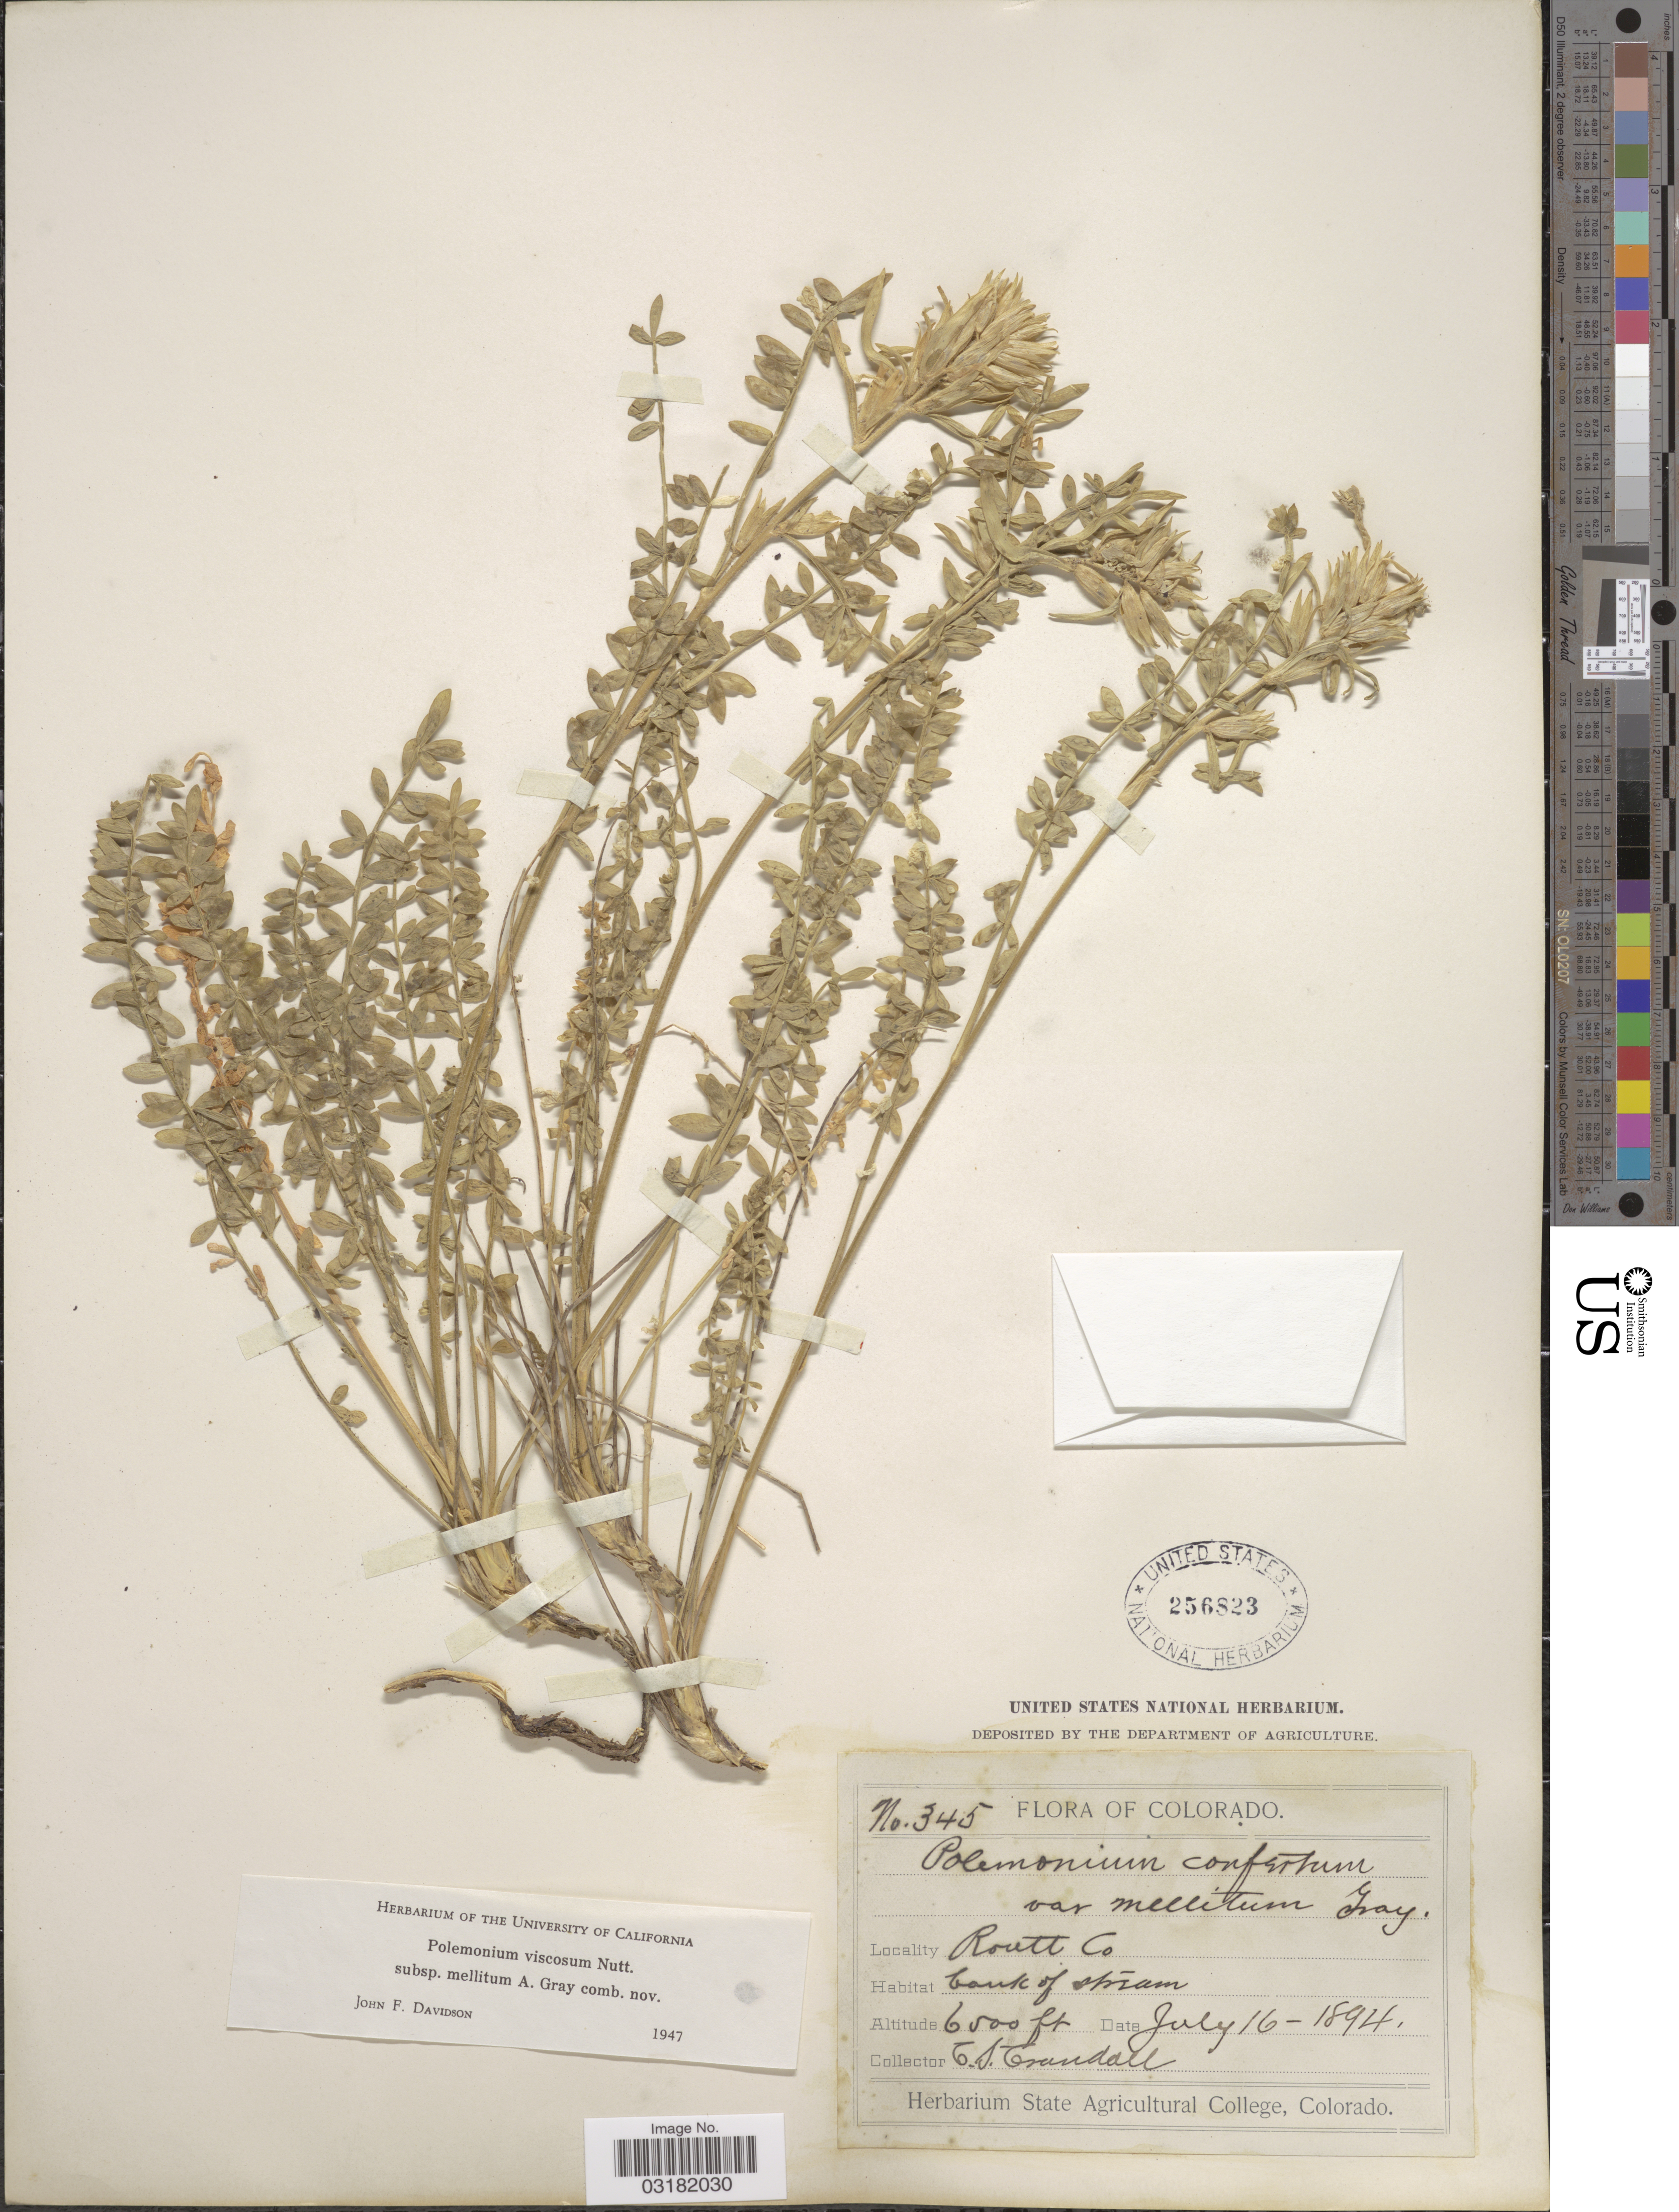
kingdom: Plantae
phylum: Tracheophyta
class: Magnoliopsida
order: Ericales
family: Polemoniaceae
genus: Polemonium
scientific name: Polemonium viscosum subsp. mellitum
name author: (A. Gray) J.F. Davidson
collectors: C. Crandall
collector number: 345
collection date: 1894-07-16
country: United States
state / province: Colorado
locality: Routt Co, bank of stream.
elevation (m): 1981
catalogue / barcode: US 256823